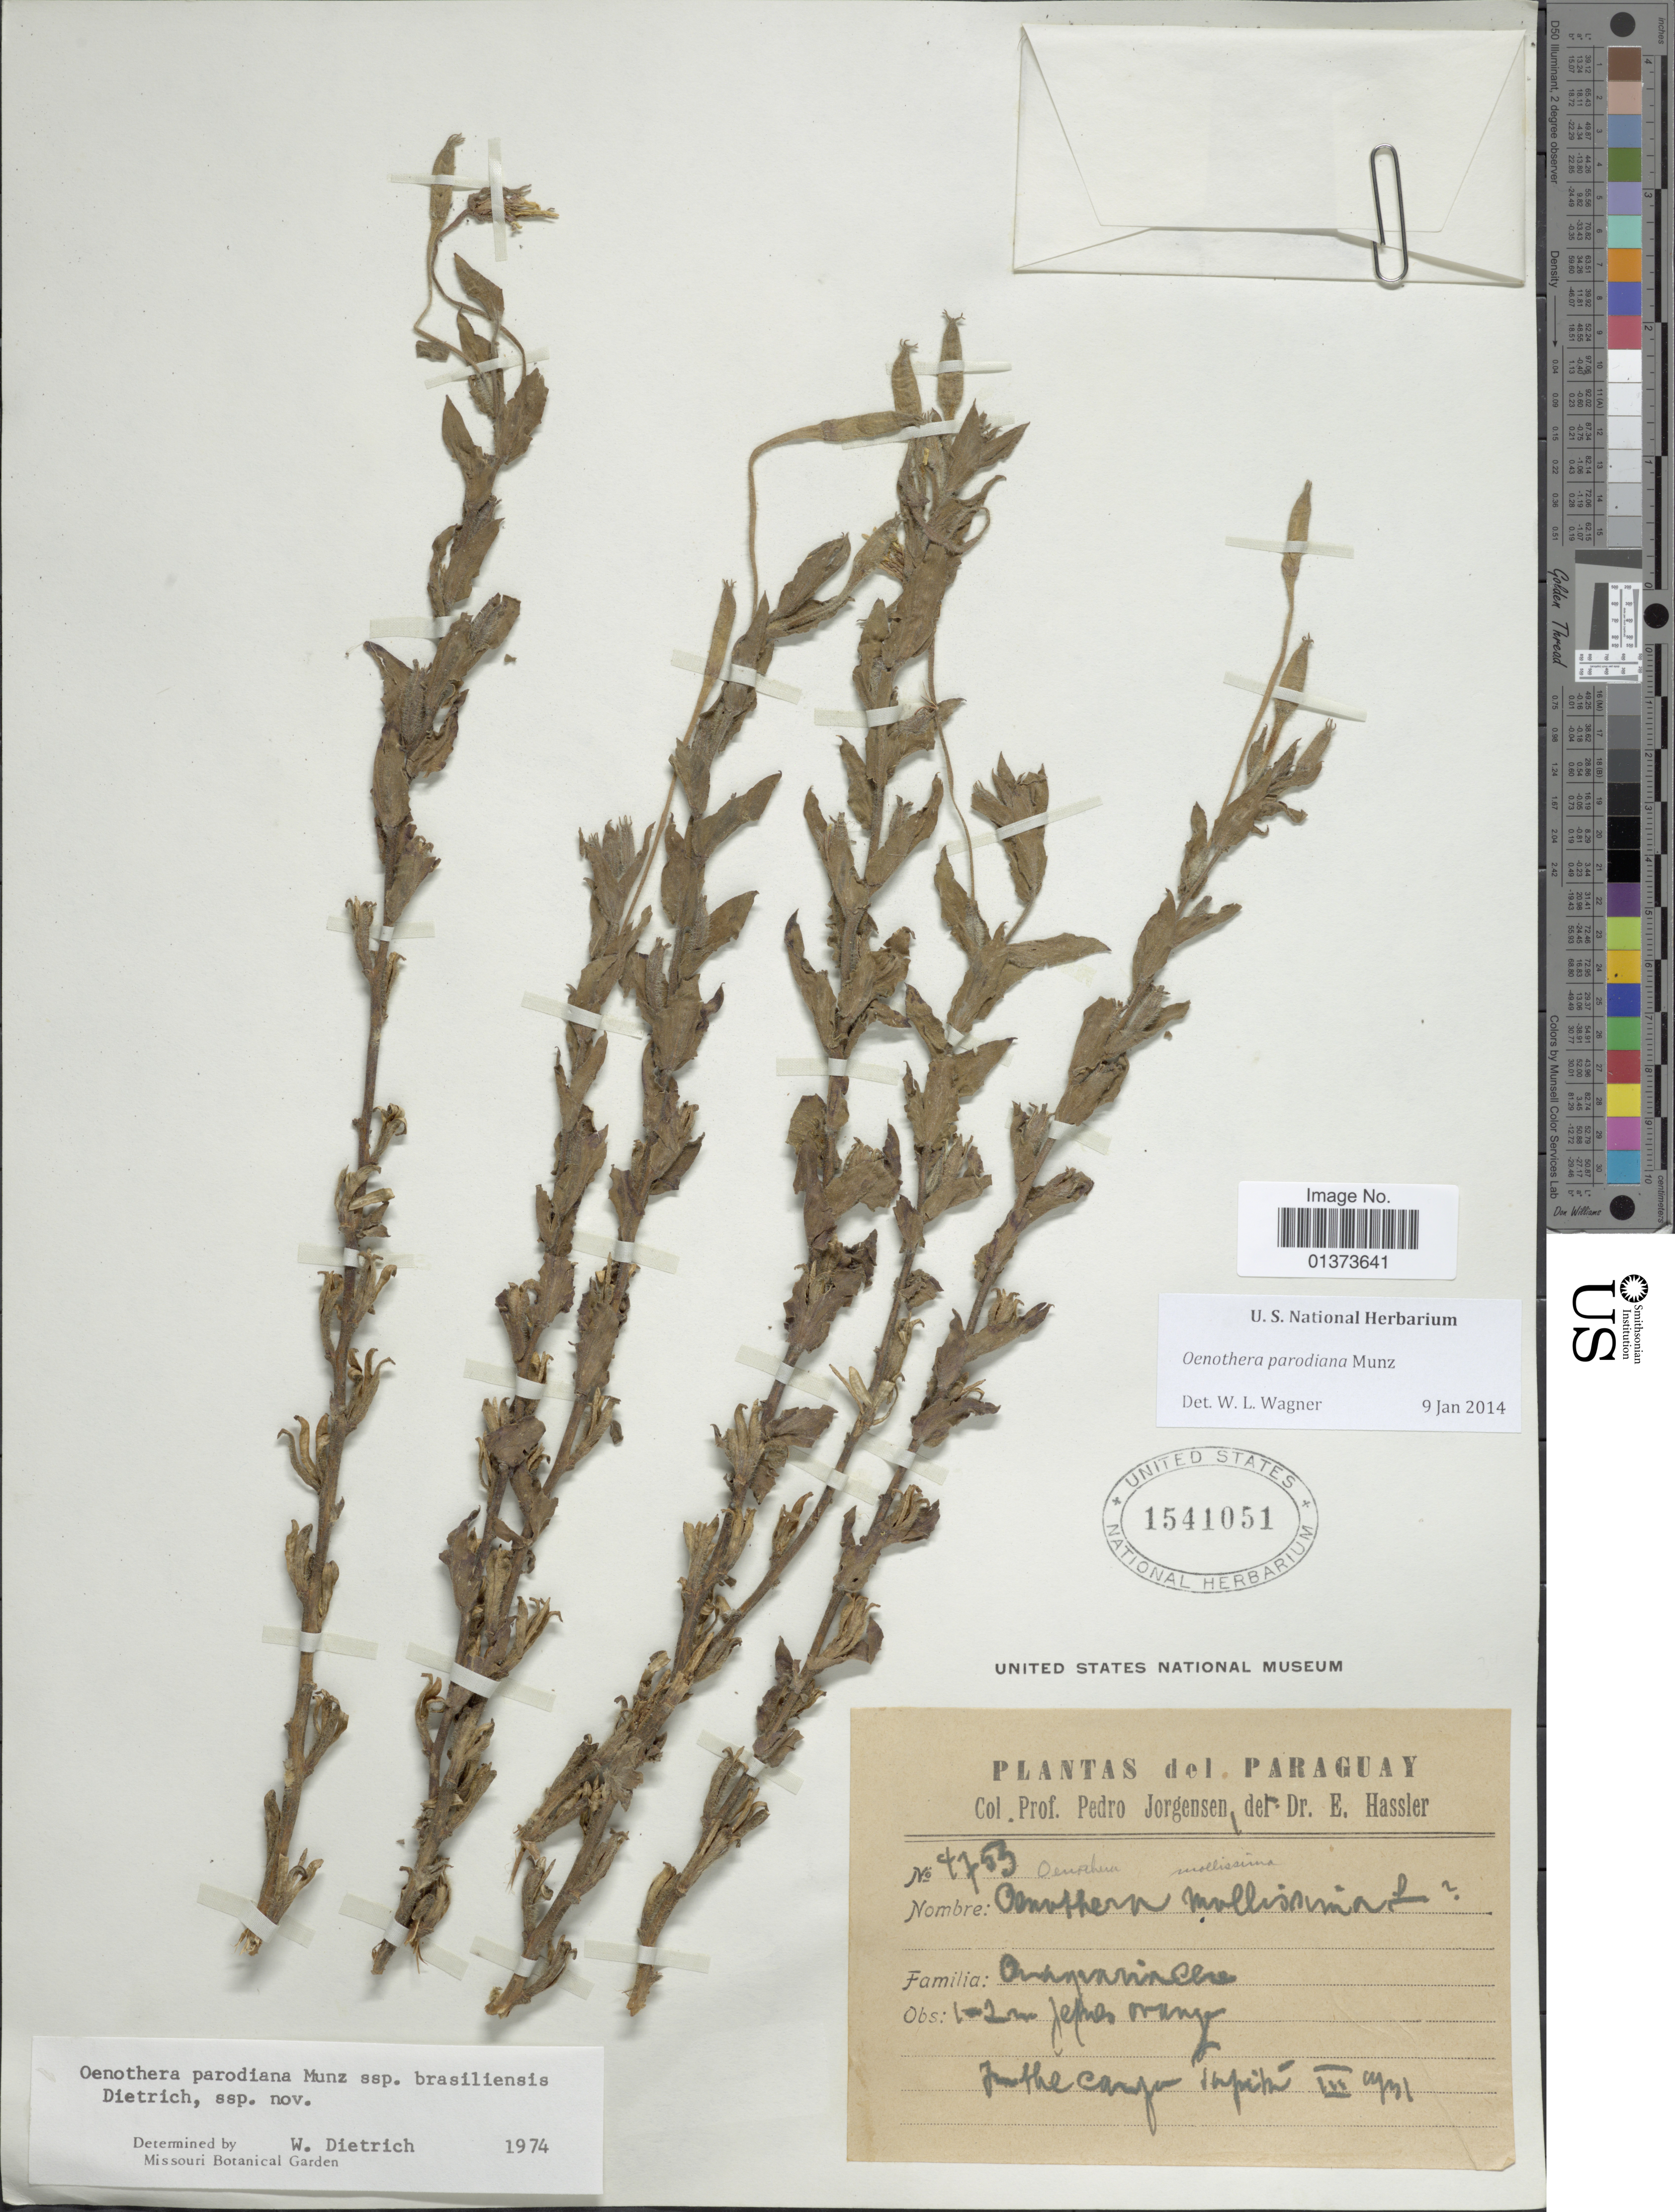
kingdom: Plantae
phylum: Tracheophyta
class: Magnoliopsida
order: Myrtales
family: Onagraceae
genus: Oenothera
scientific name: Oenothera parodiana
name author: Munz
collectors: P. Jörgensen & E. Hassler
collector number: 4753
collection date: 1931-03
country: Paraguay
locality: In the campo Tapitá.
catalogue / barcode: US 1541051